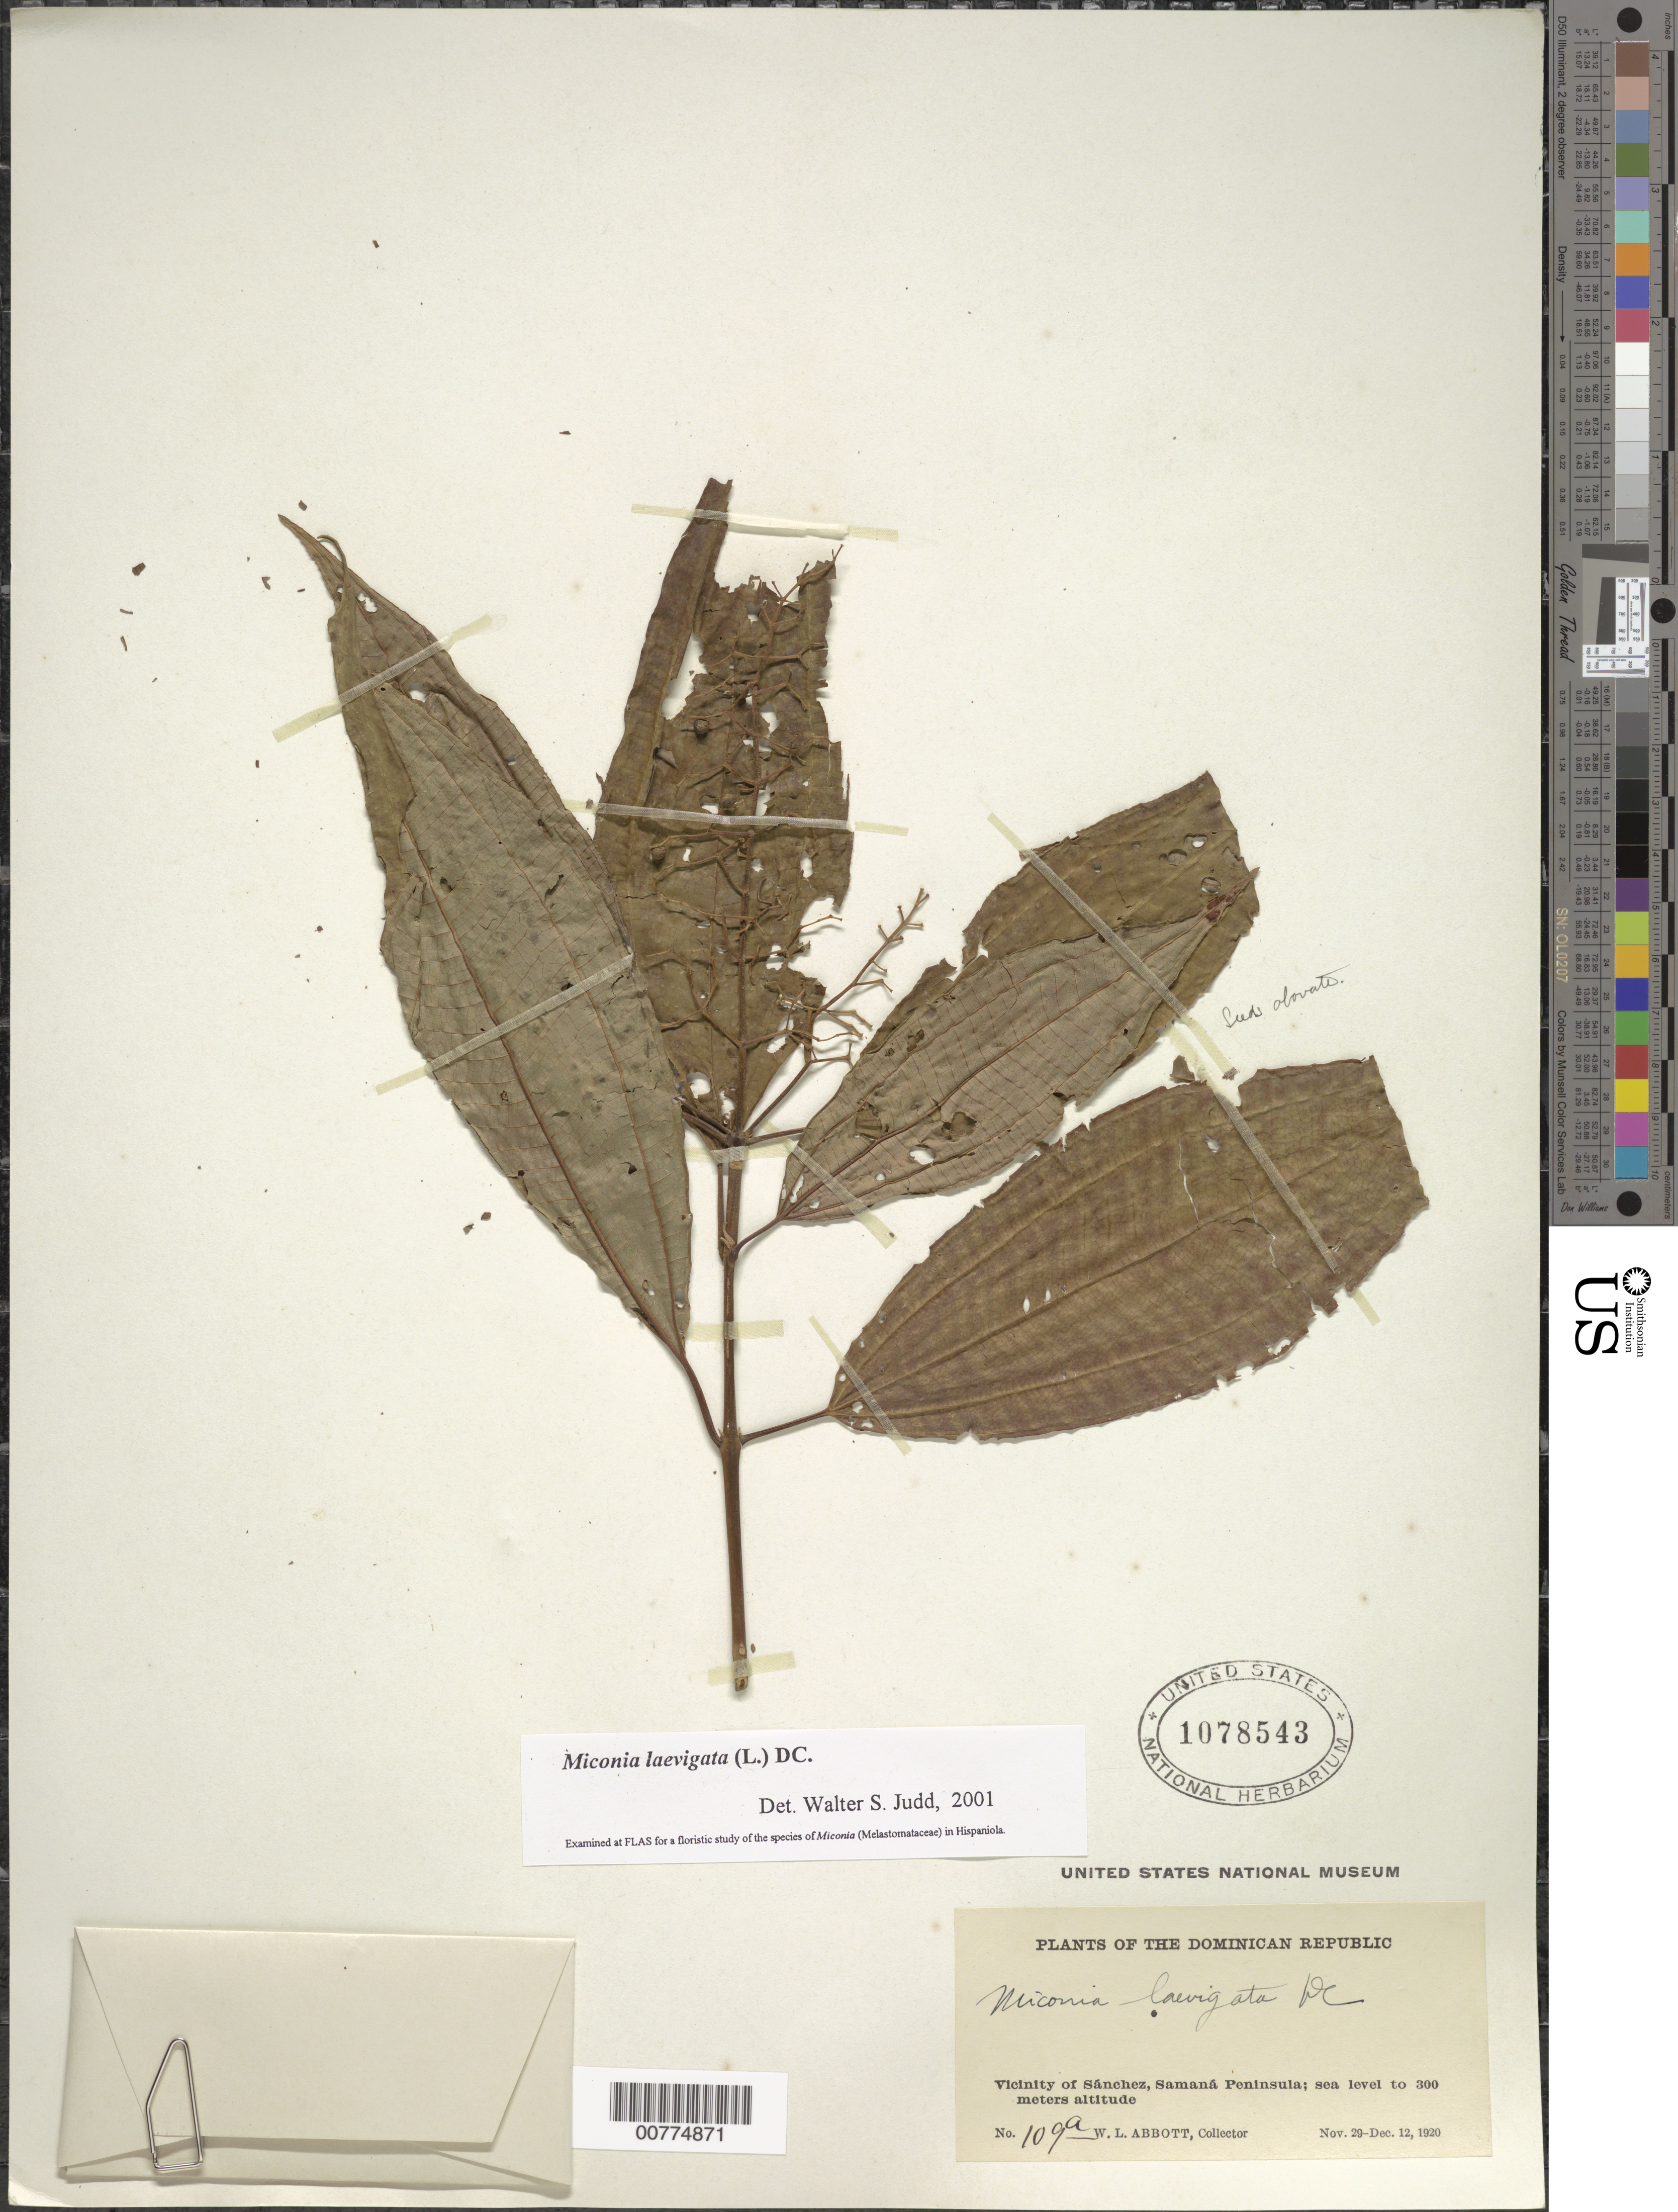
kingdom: Plantae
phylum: Tracheophyta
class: Magnoliopsida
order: Myrtales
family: Melastomataceae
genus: Miconia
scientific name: Miconia laevigata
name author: (L.) D. Don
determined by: Judd, Walter S.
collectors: W. L. Abbott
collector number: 109a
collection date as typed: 29 Dec 1920 to 12 Dec 1920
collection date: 1920-12-12/1920-12-29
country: Dominican Republic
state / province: Samana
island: Hispaniola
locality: Vicinity of Sánchez, Samana Peninsula.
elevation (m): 0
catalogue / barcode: US 1078543